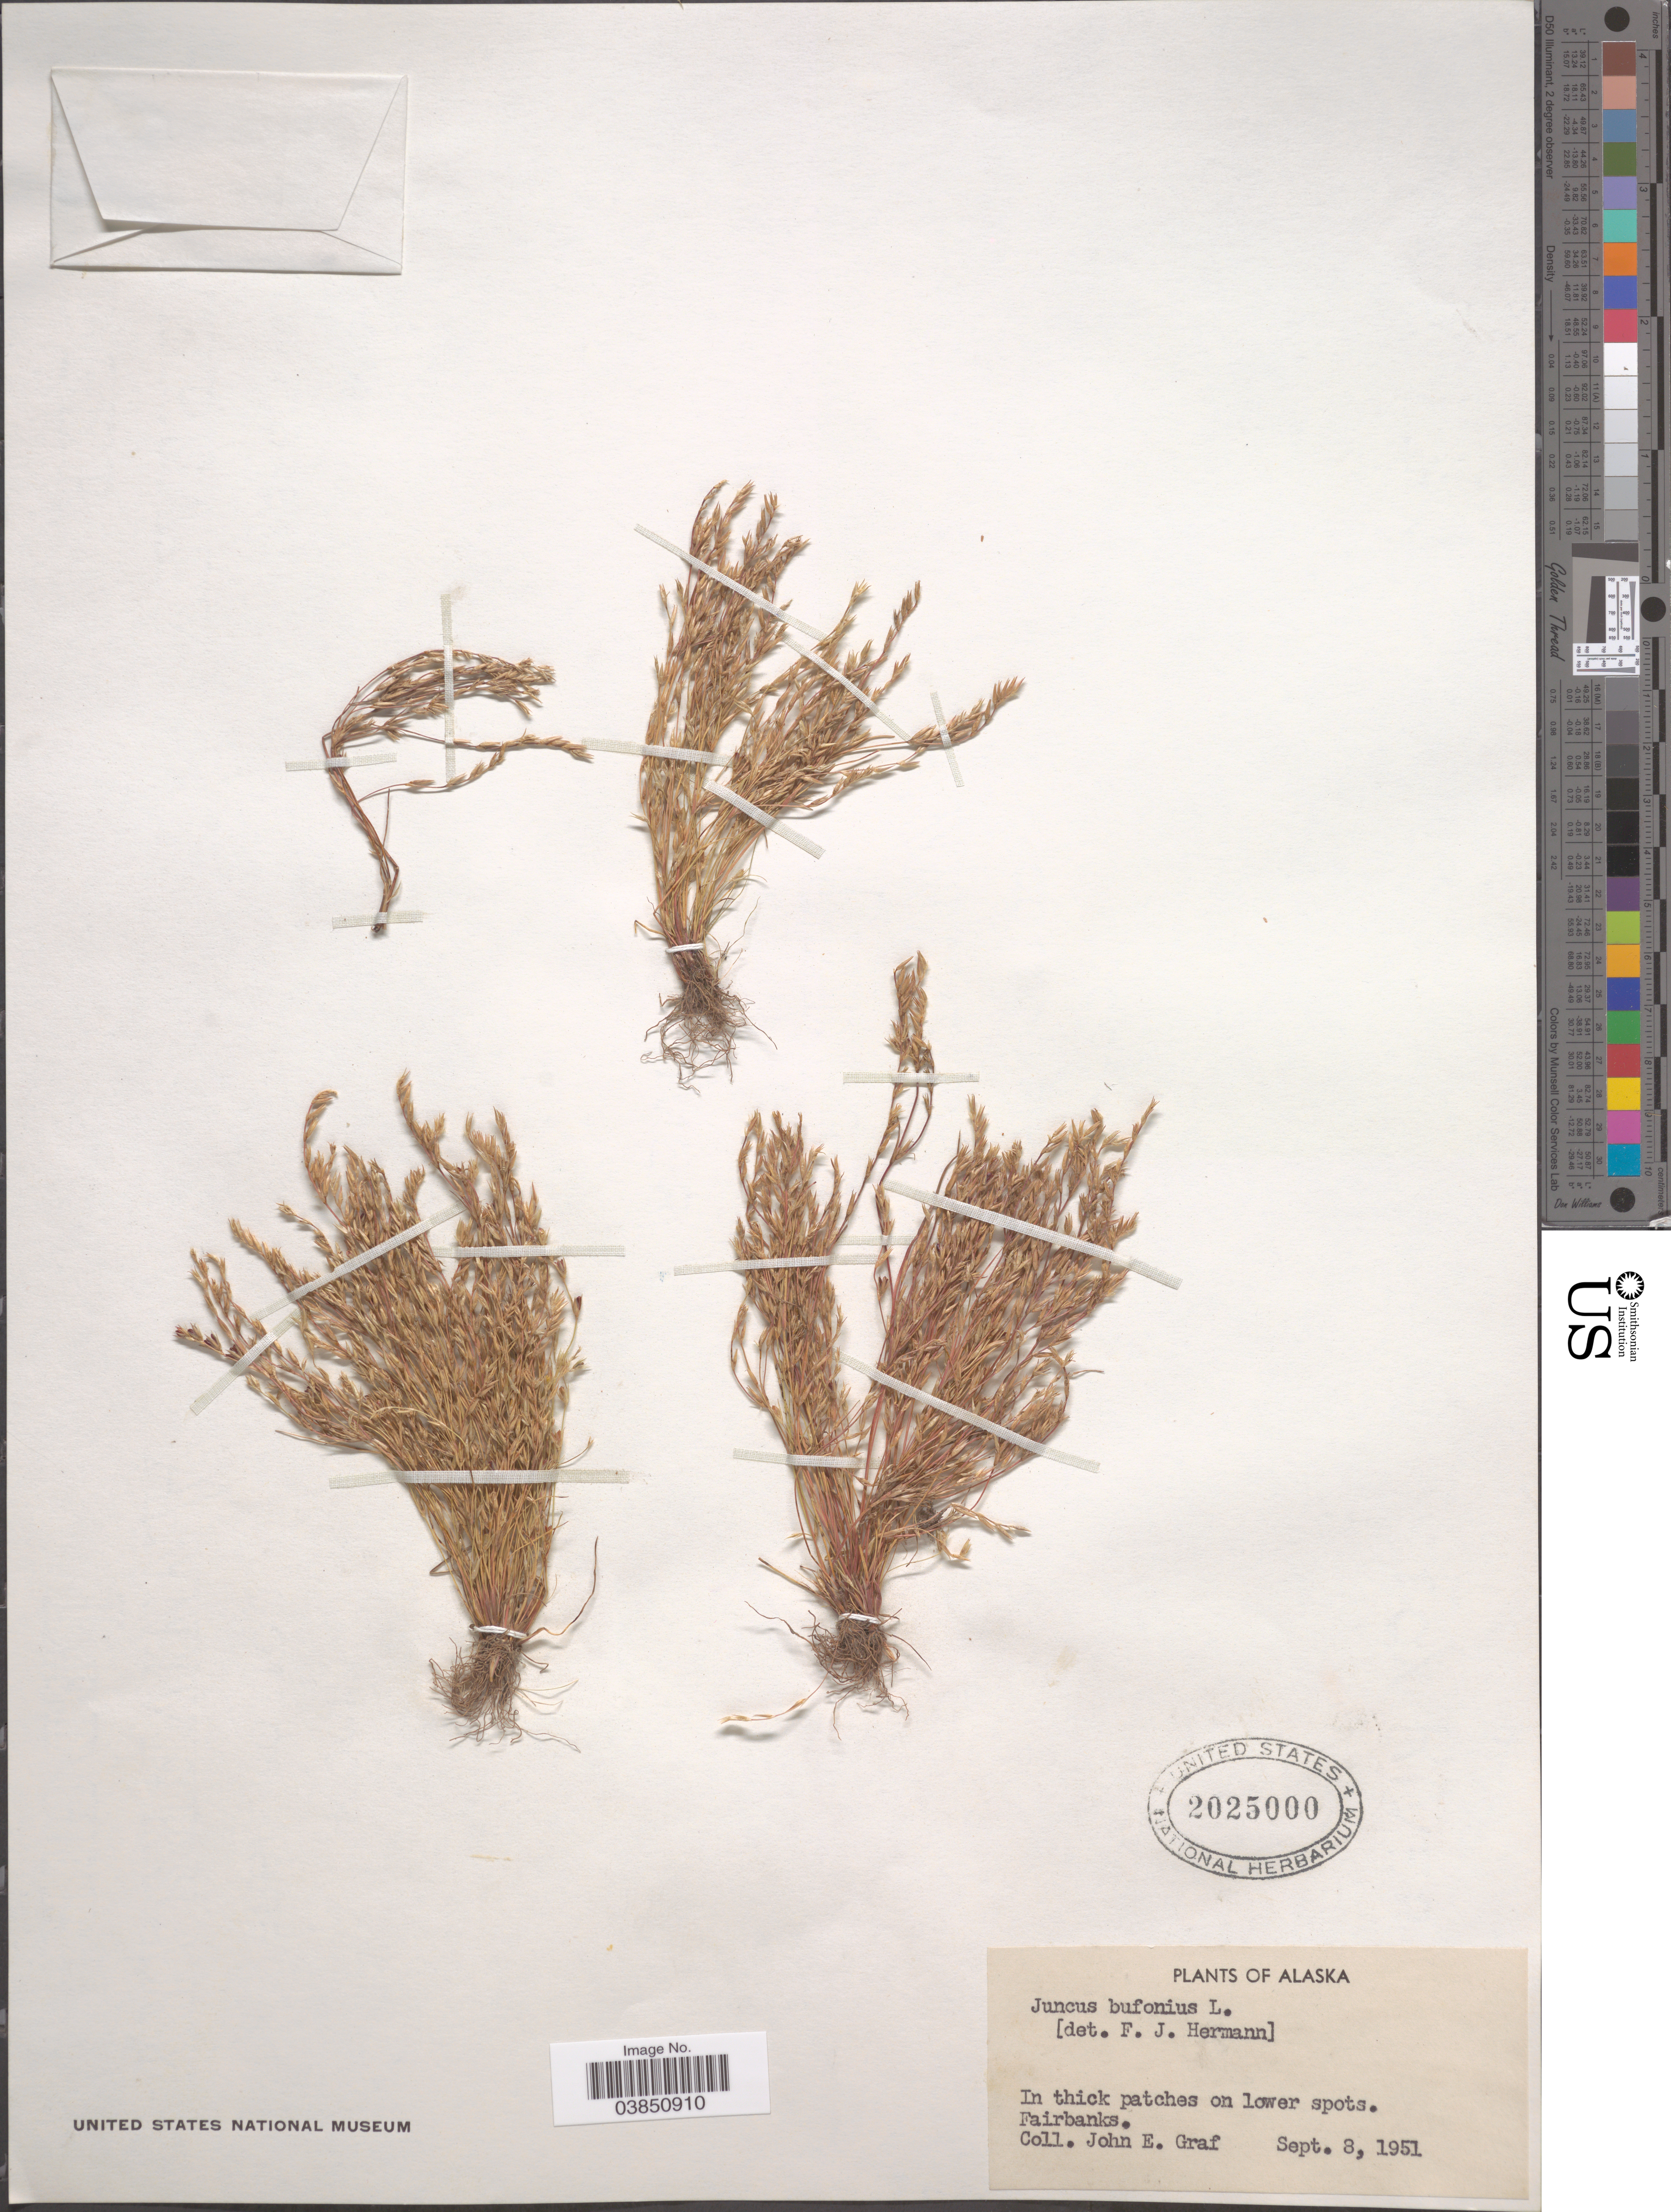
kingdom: Plantae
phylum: Tracheophyta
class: Liliopsida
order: Poales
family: Juncaceae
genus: Juncus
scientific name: Juncus bufonius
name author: L.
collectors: J. Graf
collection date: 1951-09-08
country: United States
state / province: Alaska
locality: Fairbanks.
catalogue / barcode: US 2025000